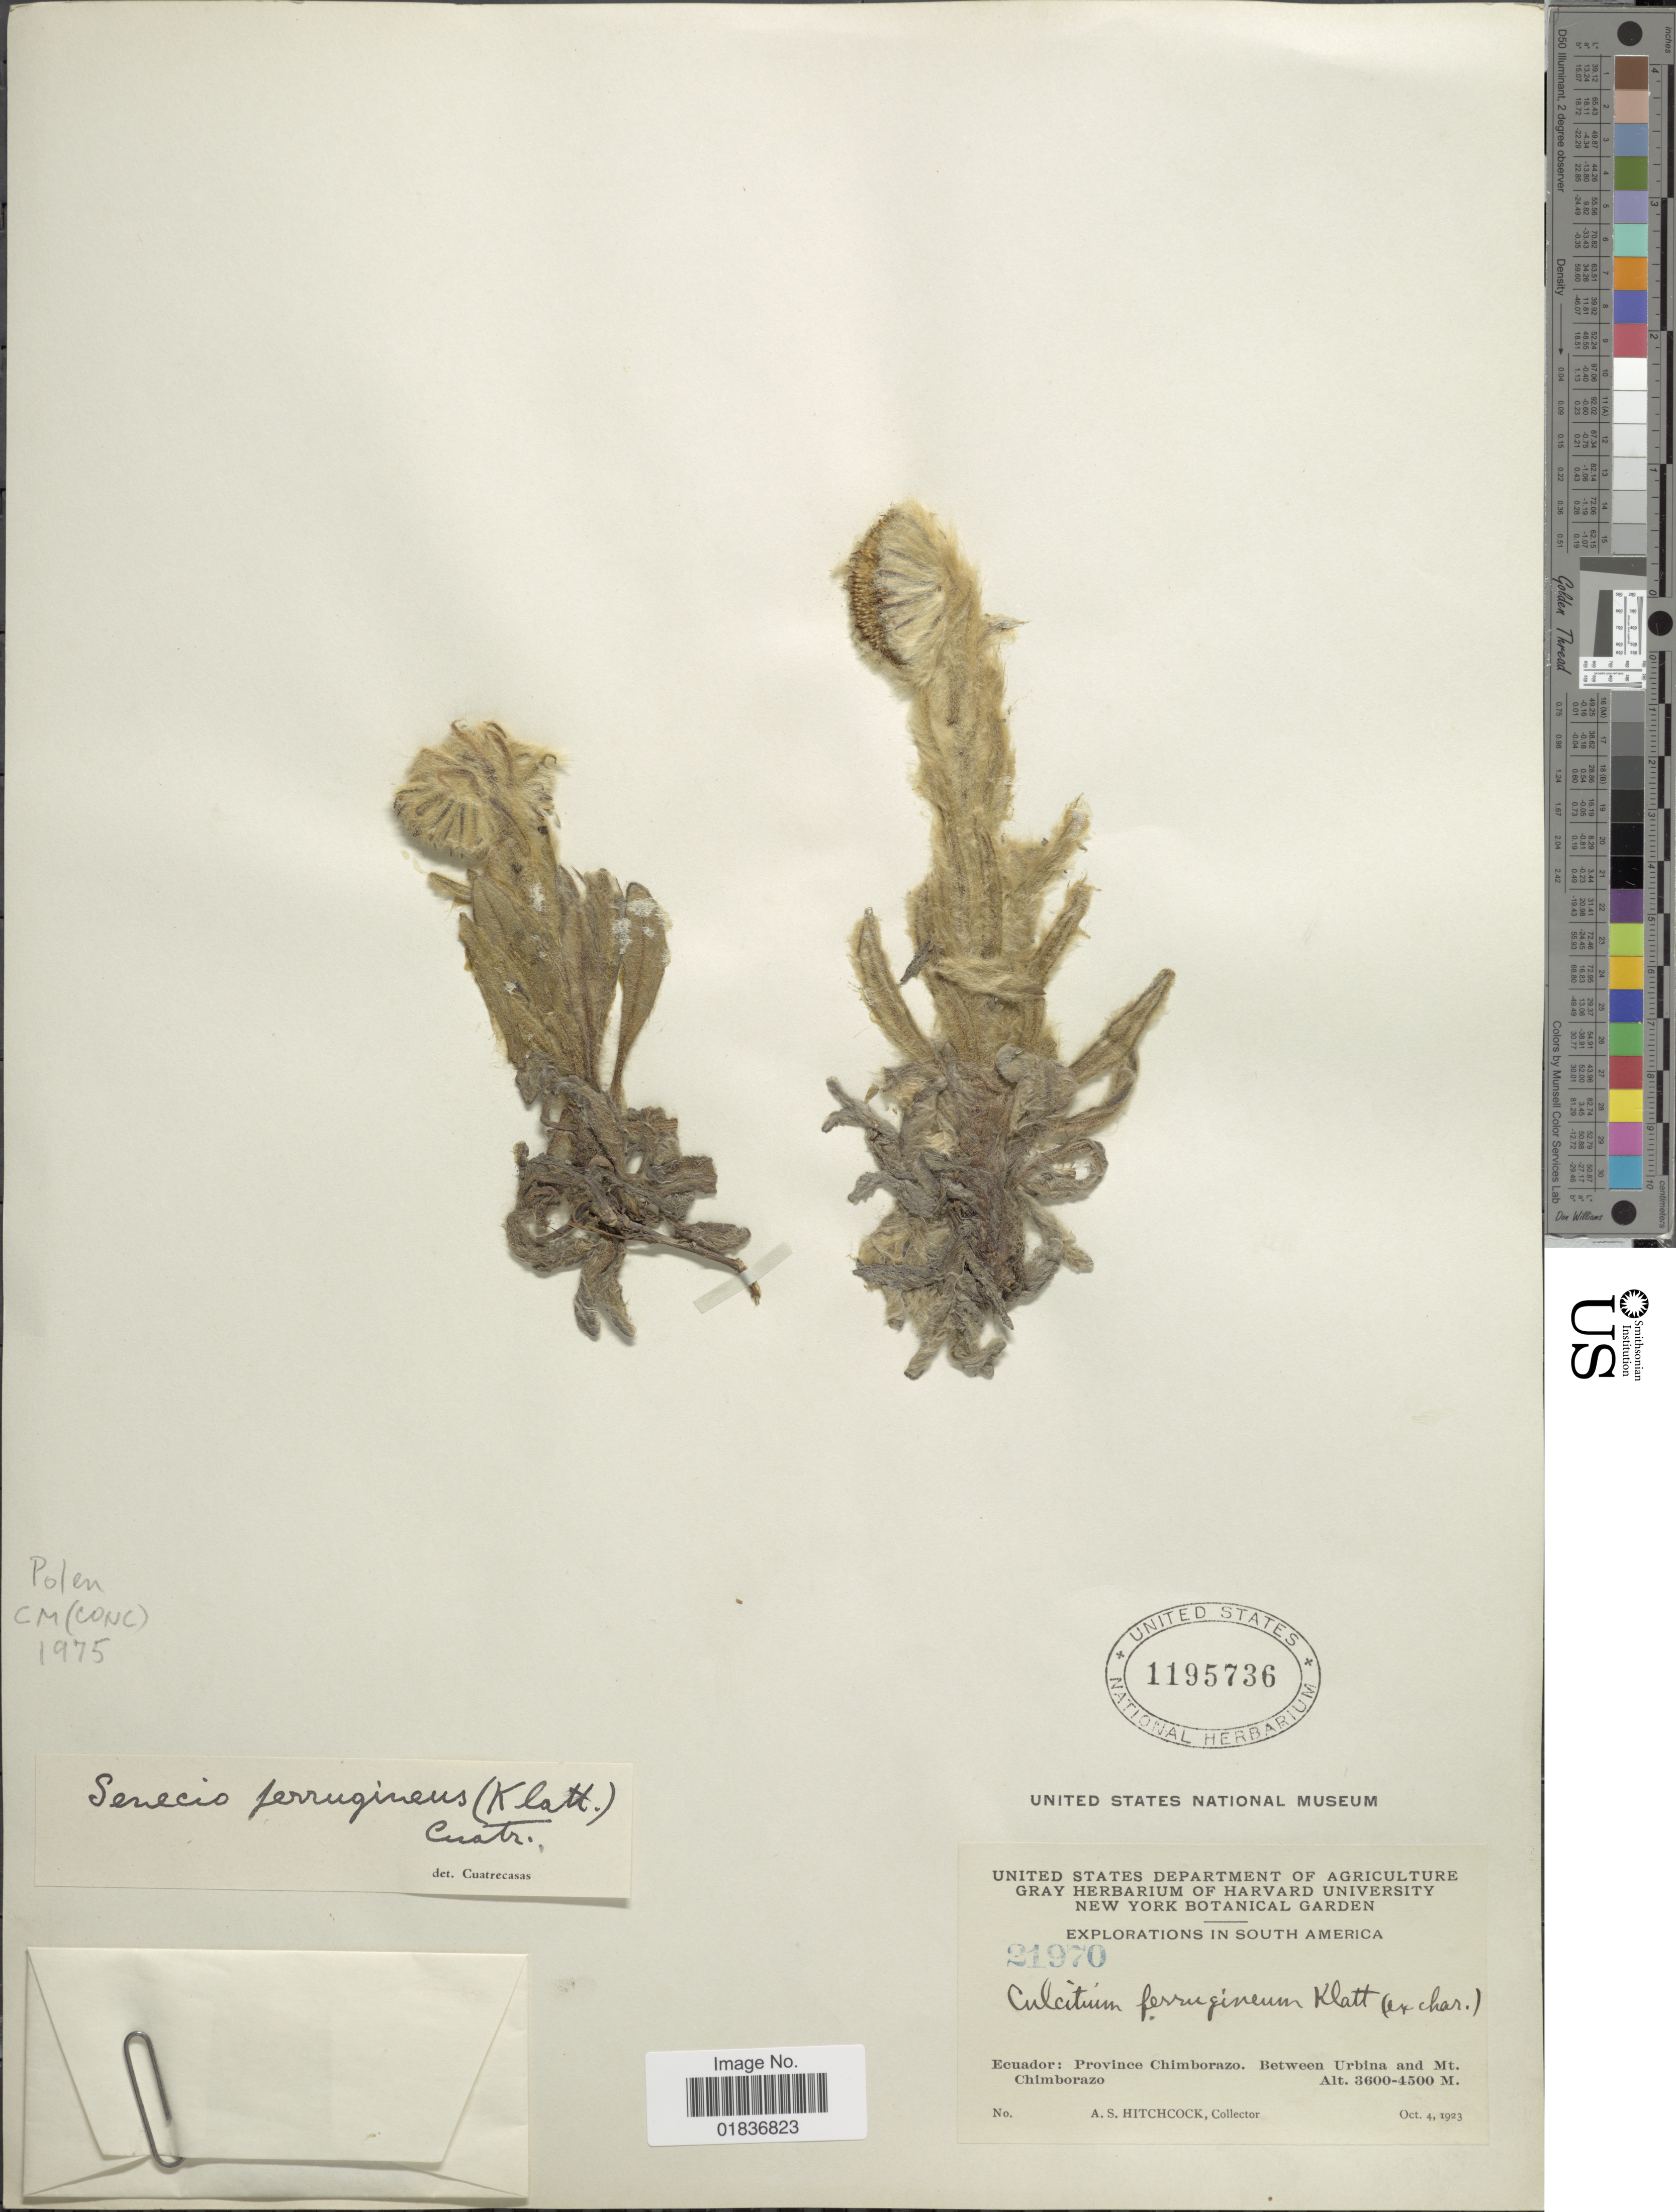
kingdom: Plantae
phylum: Tracheophyta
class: Magnoliopsida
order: Asterales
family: Asteraceae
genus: Senecio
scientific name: Senecio ferrugineus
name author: (Klatt) Cuatrec.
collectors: A. S. Hitchcock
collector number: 21970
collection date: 1923-10-04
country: Ecuador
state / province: Chimborazo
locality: Province Chimborazo. Between Urbina and Mt. Chimborazo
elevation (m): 3600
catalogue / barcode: US 1195736